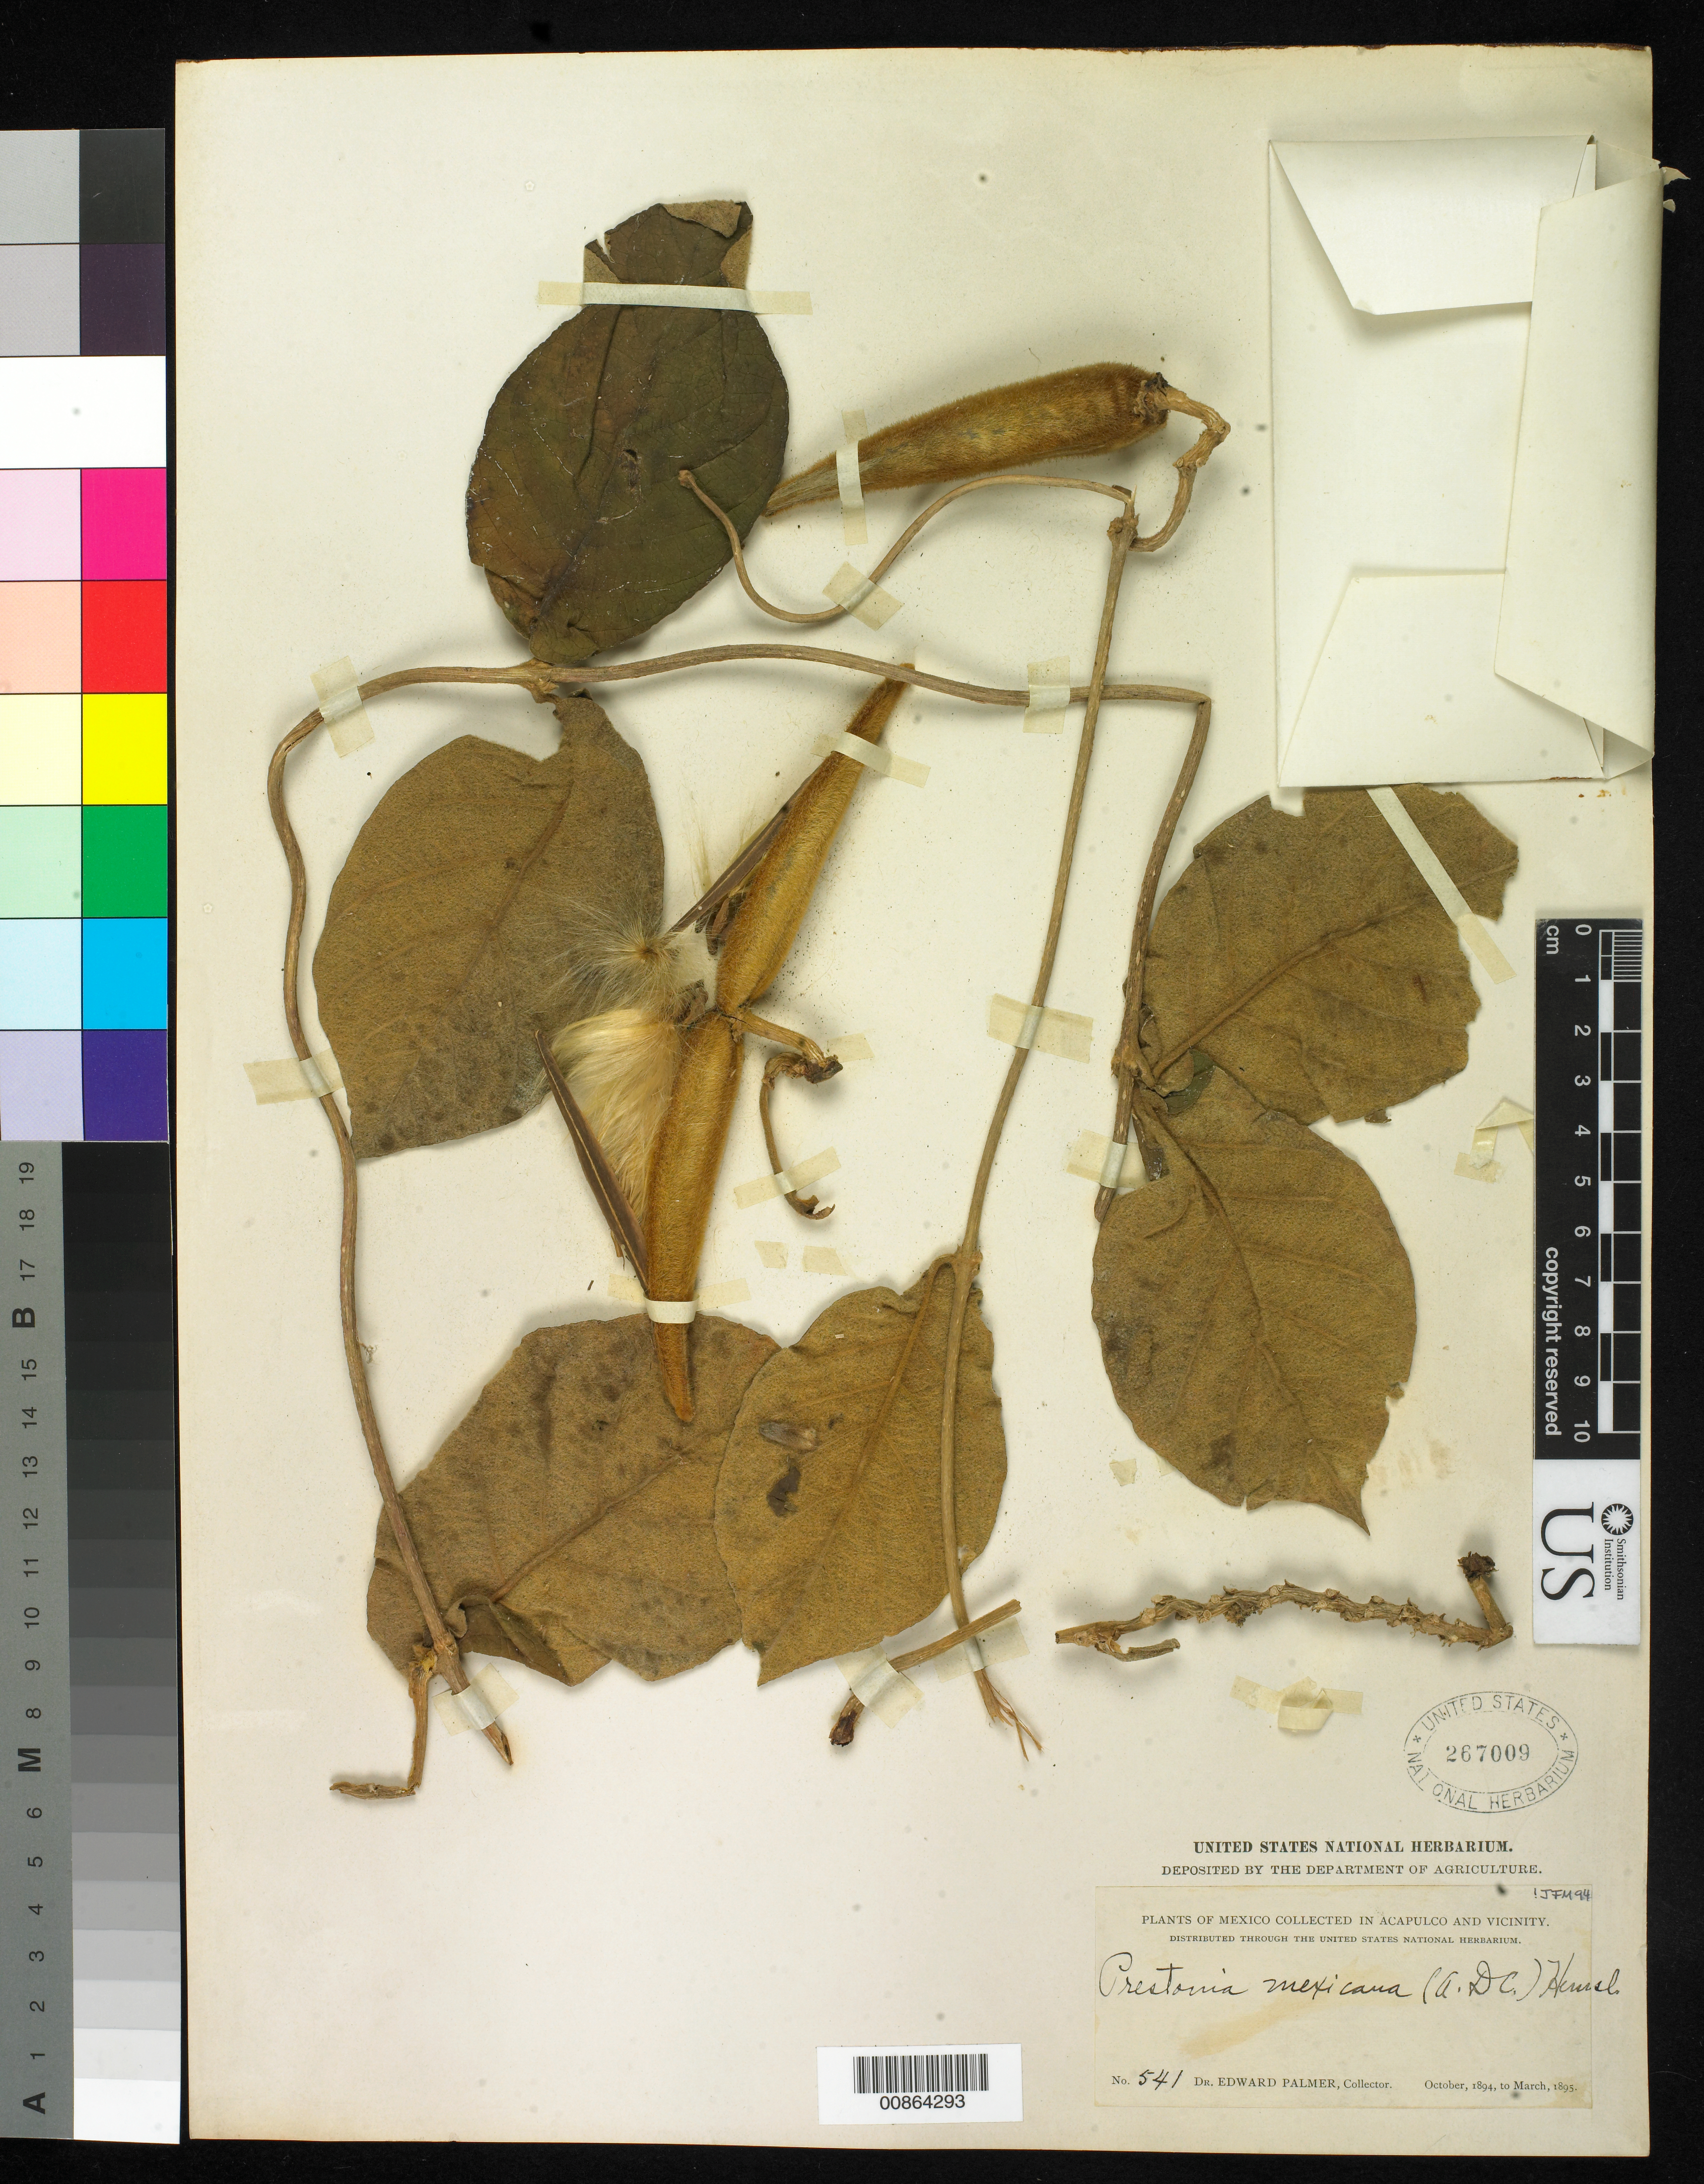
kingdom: Plantae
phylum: Tracheophyta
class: Magnoliopsida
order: Gentianales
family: Apocynaceae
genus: Prestonia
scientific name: Prestonia mexicana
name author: DC.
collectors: E. Palmer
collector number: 541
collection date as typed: Oct 1894 to -- Mar 1895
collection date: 1894-10/1895-03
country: Mexico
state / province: Guerrero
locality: Acapulco, Guerrero and vicinity.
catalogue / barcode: US 267009